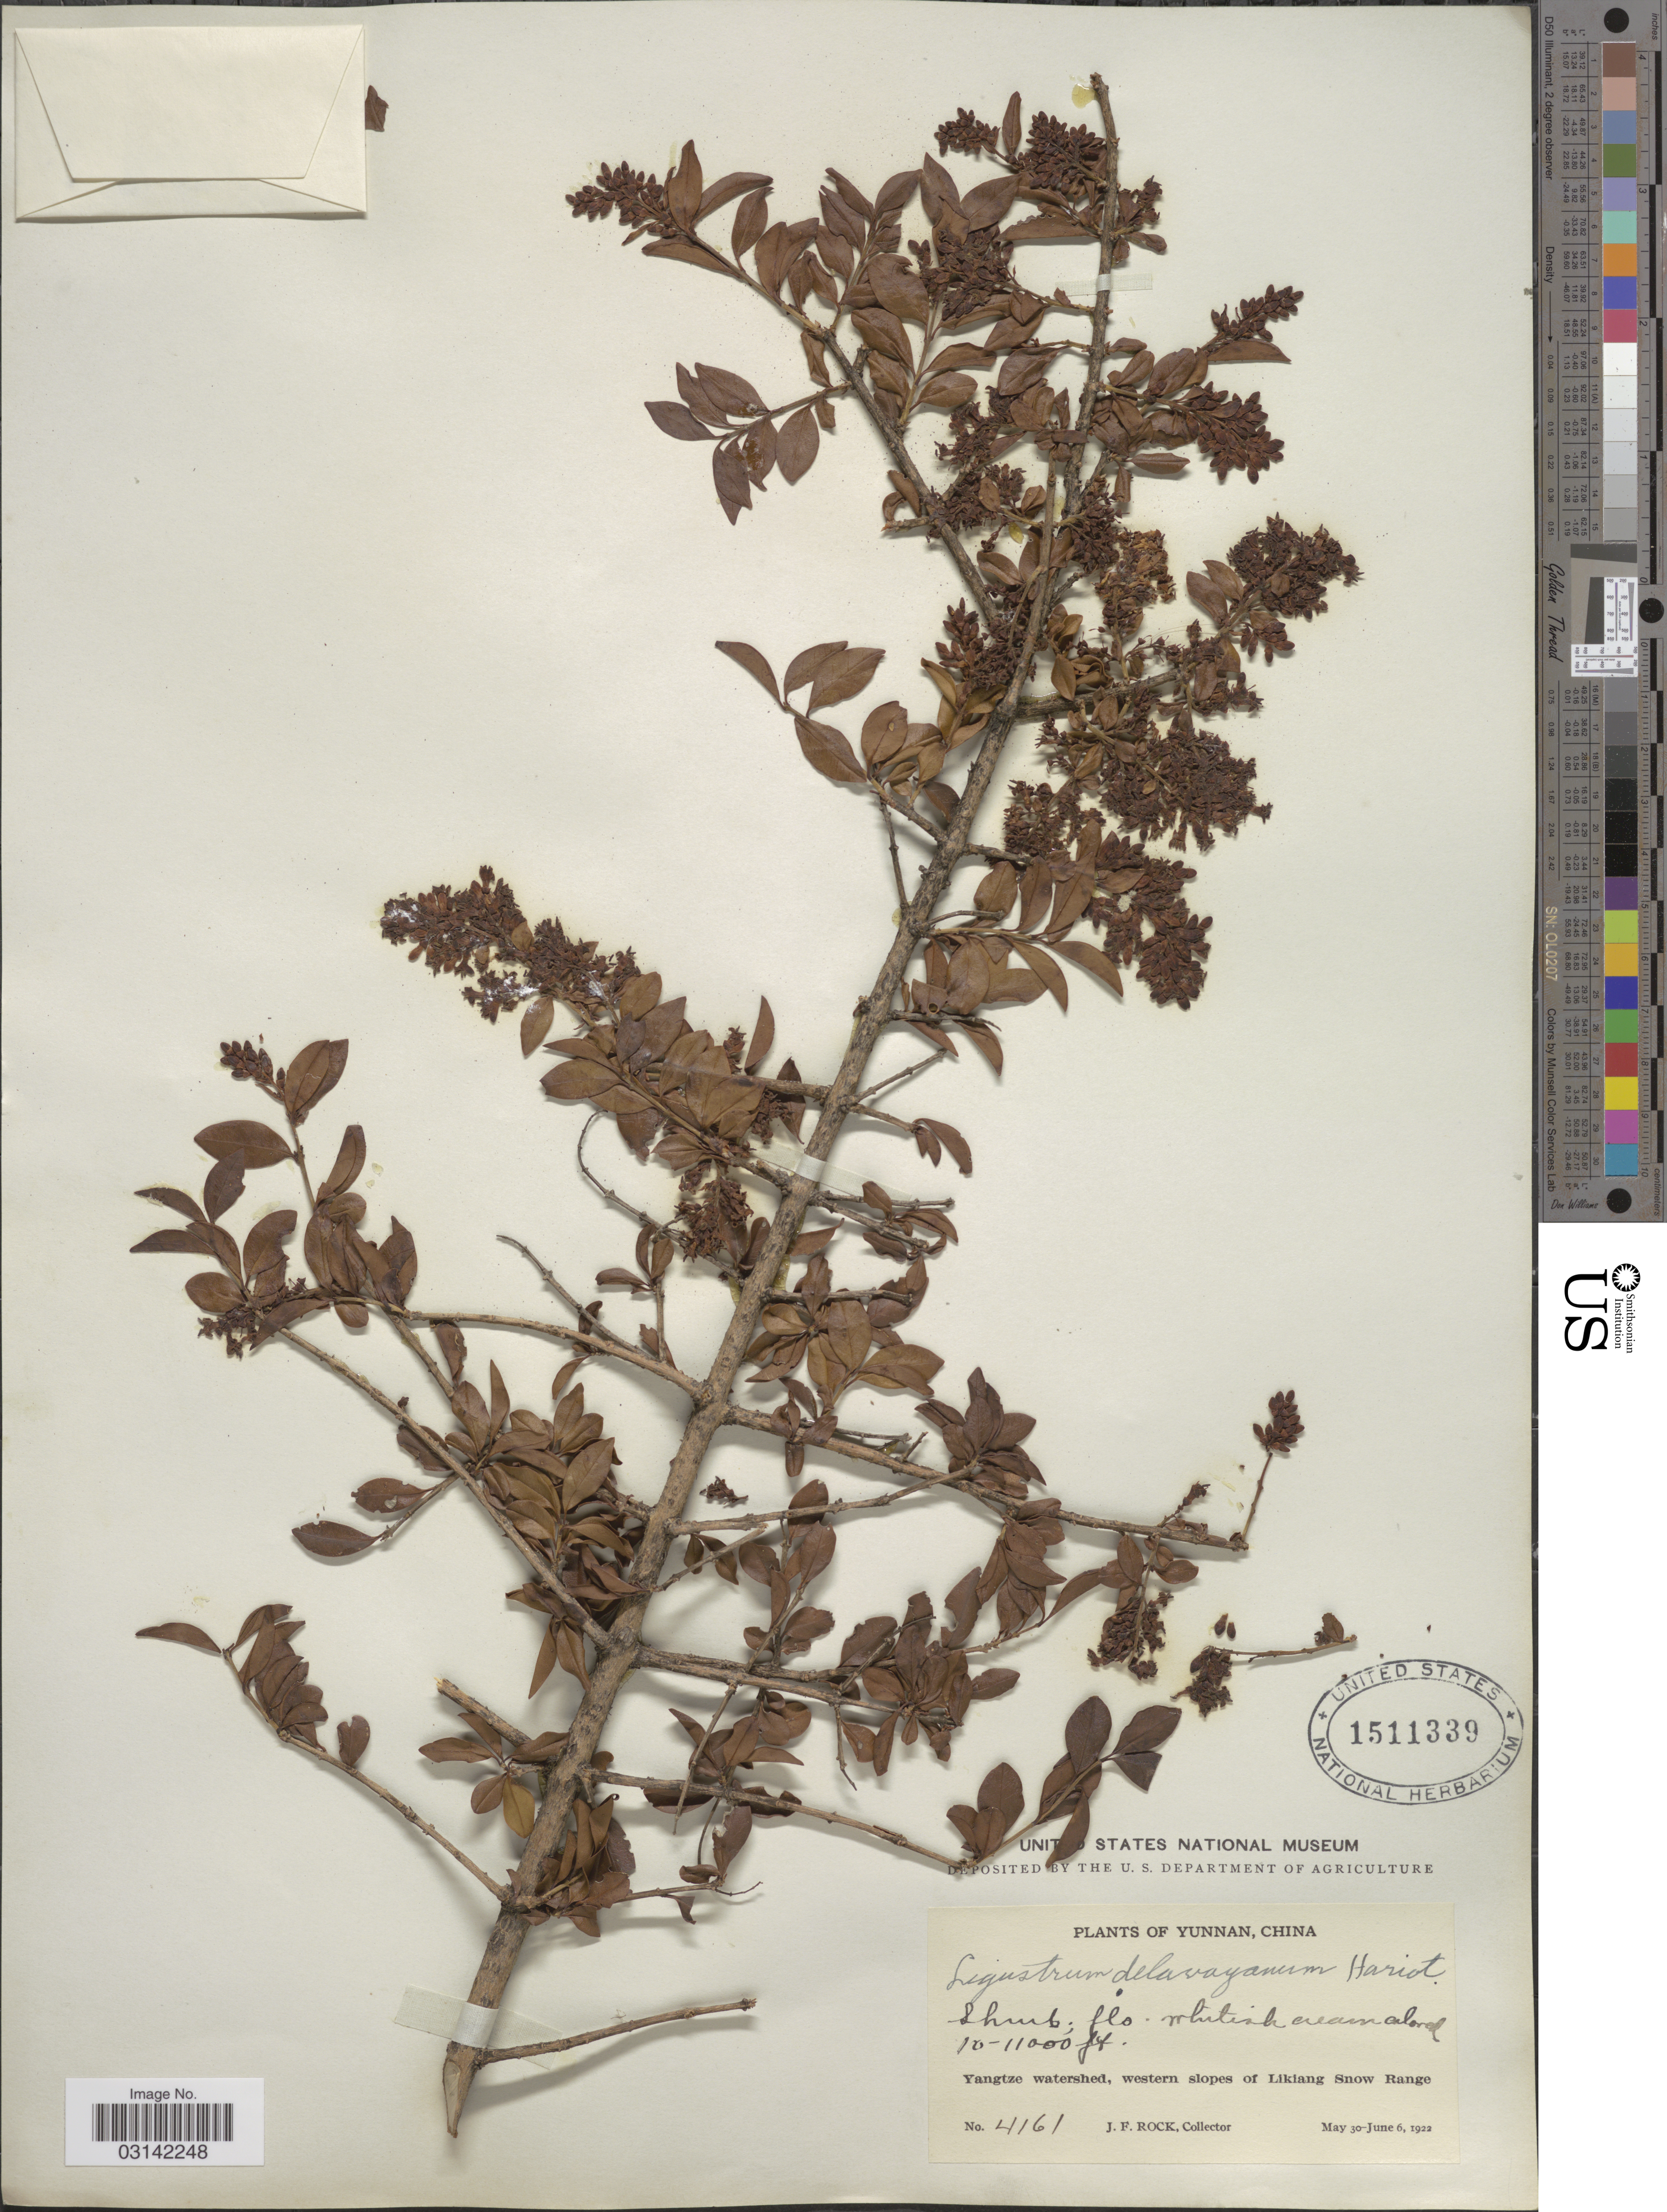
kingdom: Plantae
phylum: Tracheophyta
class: Magnoliopsida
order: Lamiales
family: Oleaceae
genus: Ligustrum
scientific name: Ligustrum delavayanum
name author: Har.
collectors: J. Rock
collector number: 4161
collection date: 1922-05-30/1922-06-06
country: China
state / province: Yunnan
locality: Yangtze watershed, western slopes of Likiang Snow Range.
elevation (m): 3048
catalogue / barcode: US 1511339